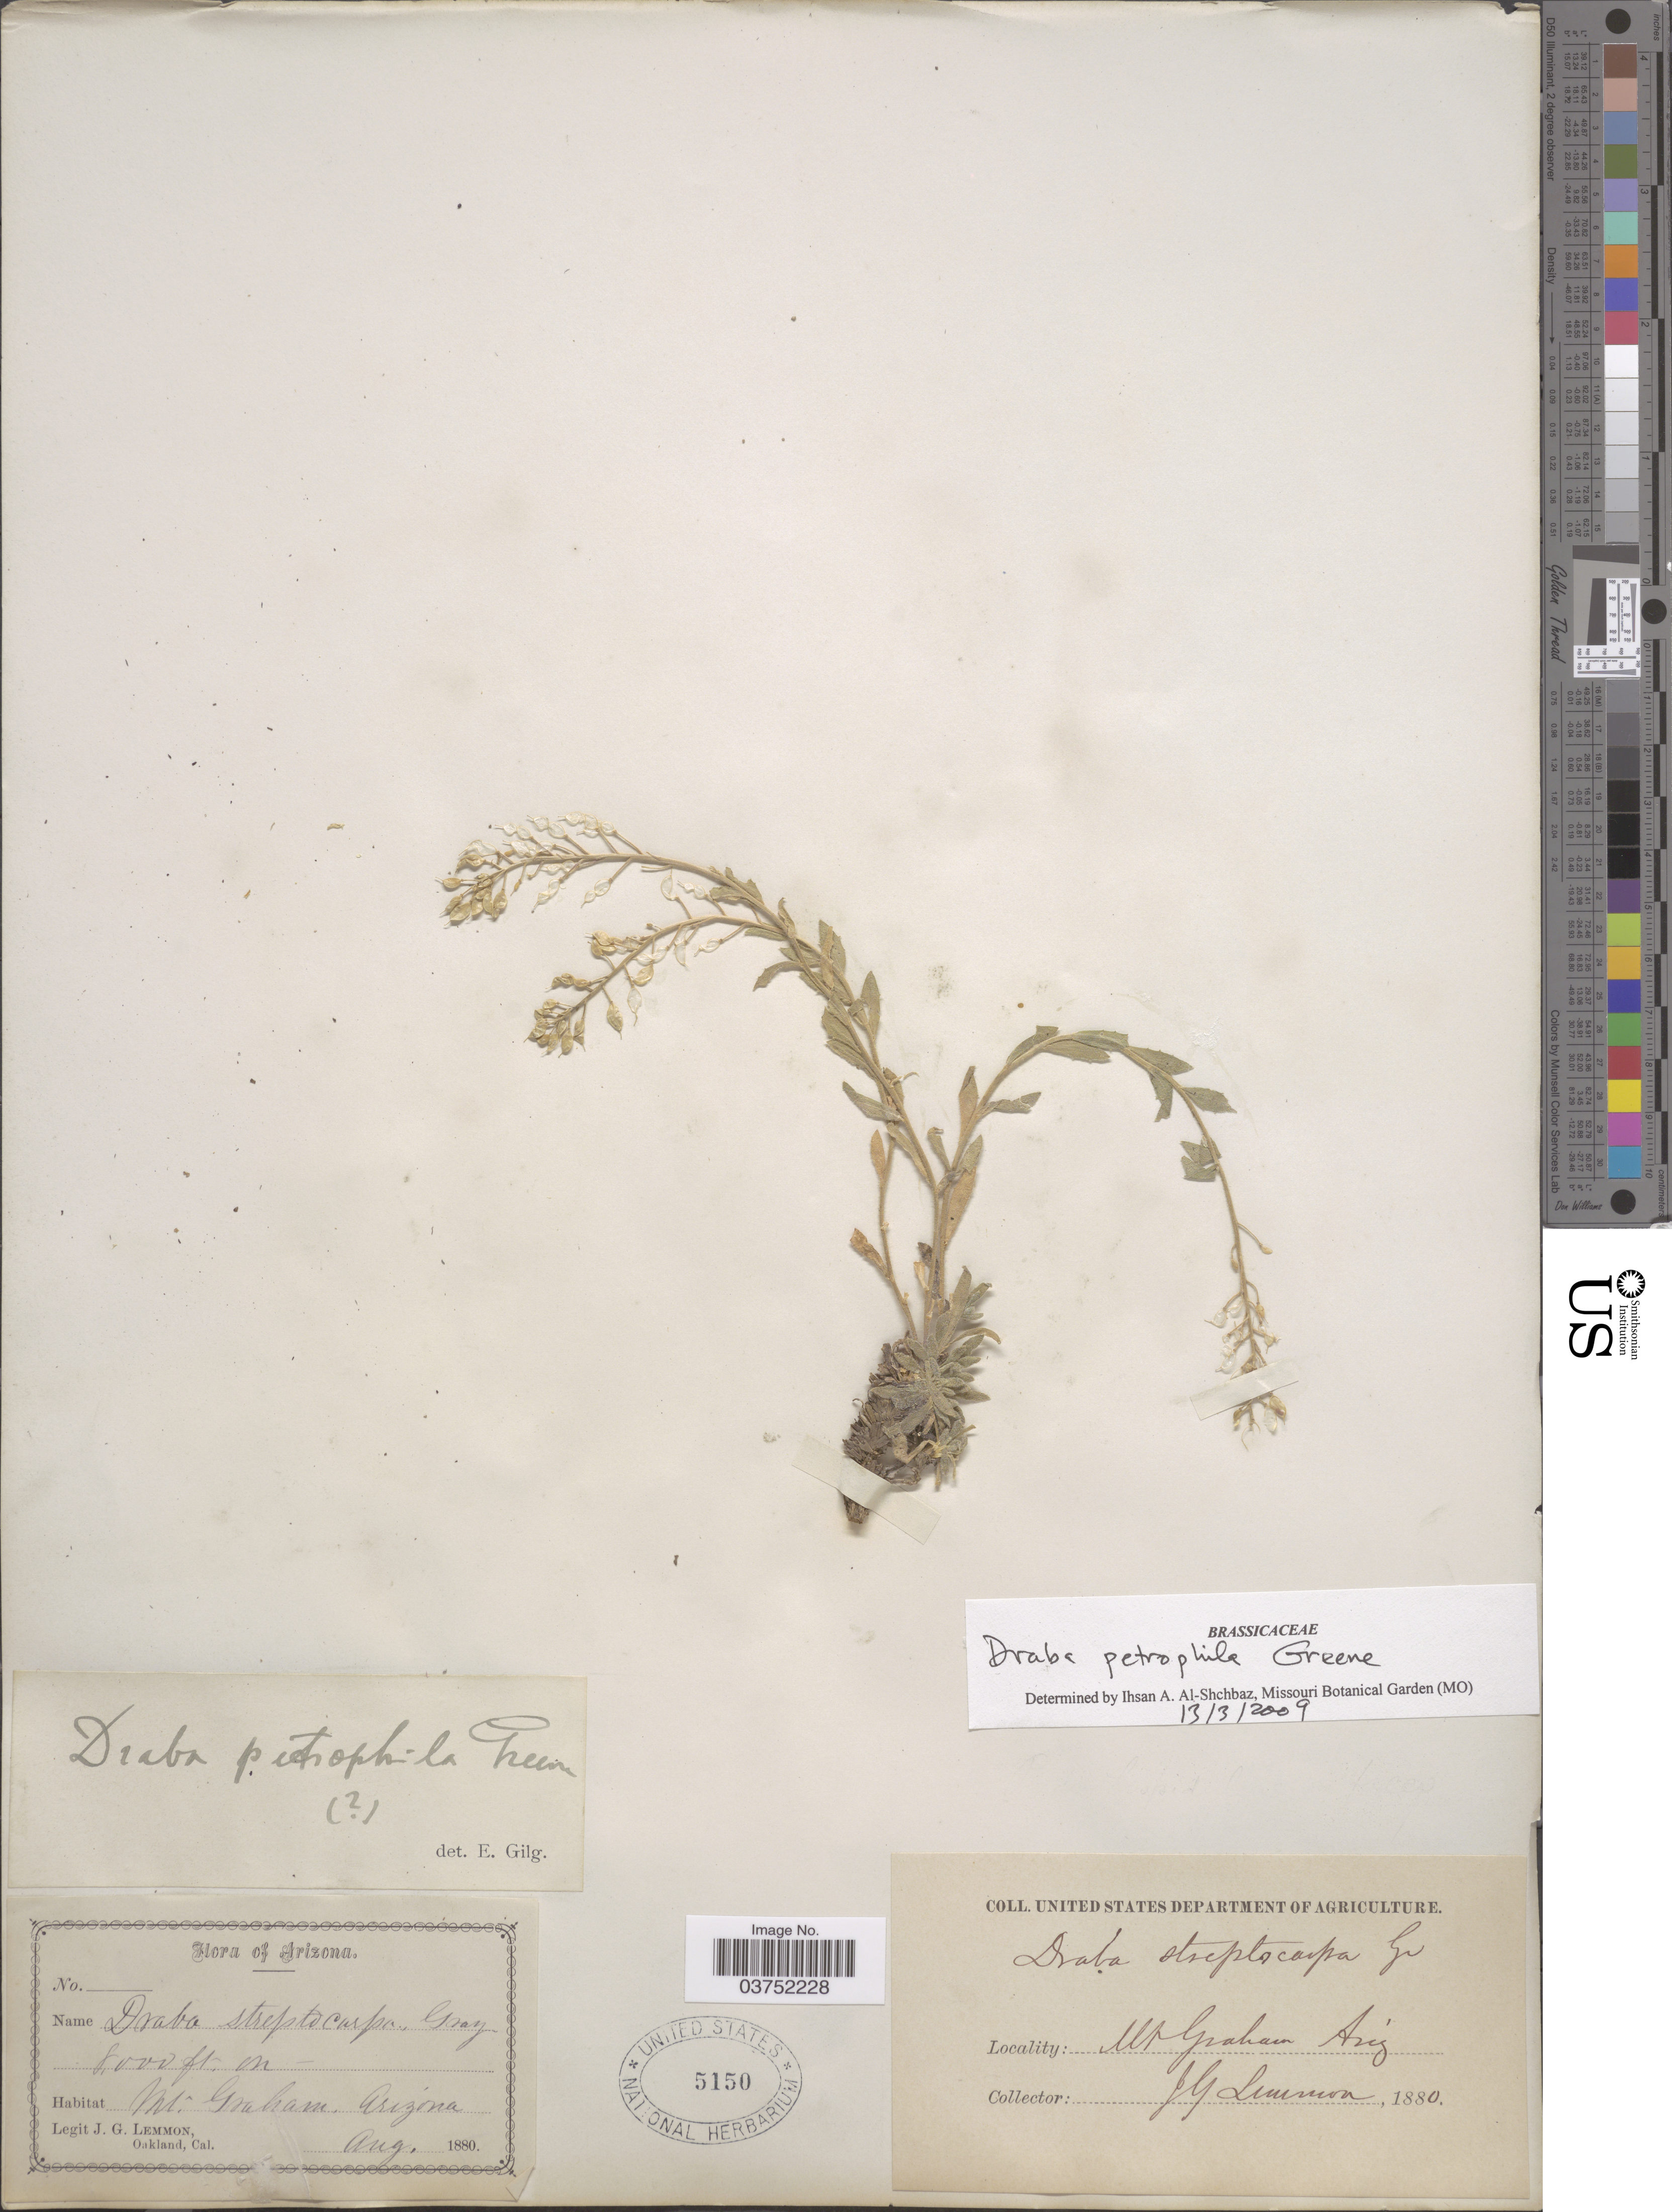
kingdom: Plantae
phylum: Tracheophyta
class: Magnoliopsida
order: Brassicales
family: Brassicaceae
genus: Draba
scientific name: Draba petrophila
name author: Greene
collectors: J. Lemmon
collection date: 1880-08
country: United States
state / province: Arizona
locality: Mt. Graham.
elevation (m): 2438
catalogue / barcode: US 5150